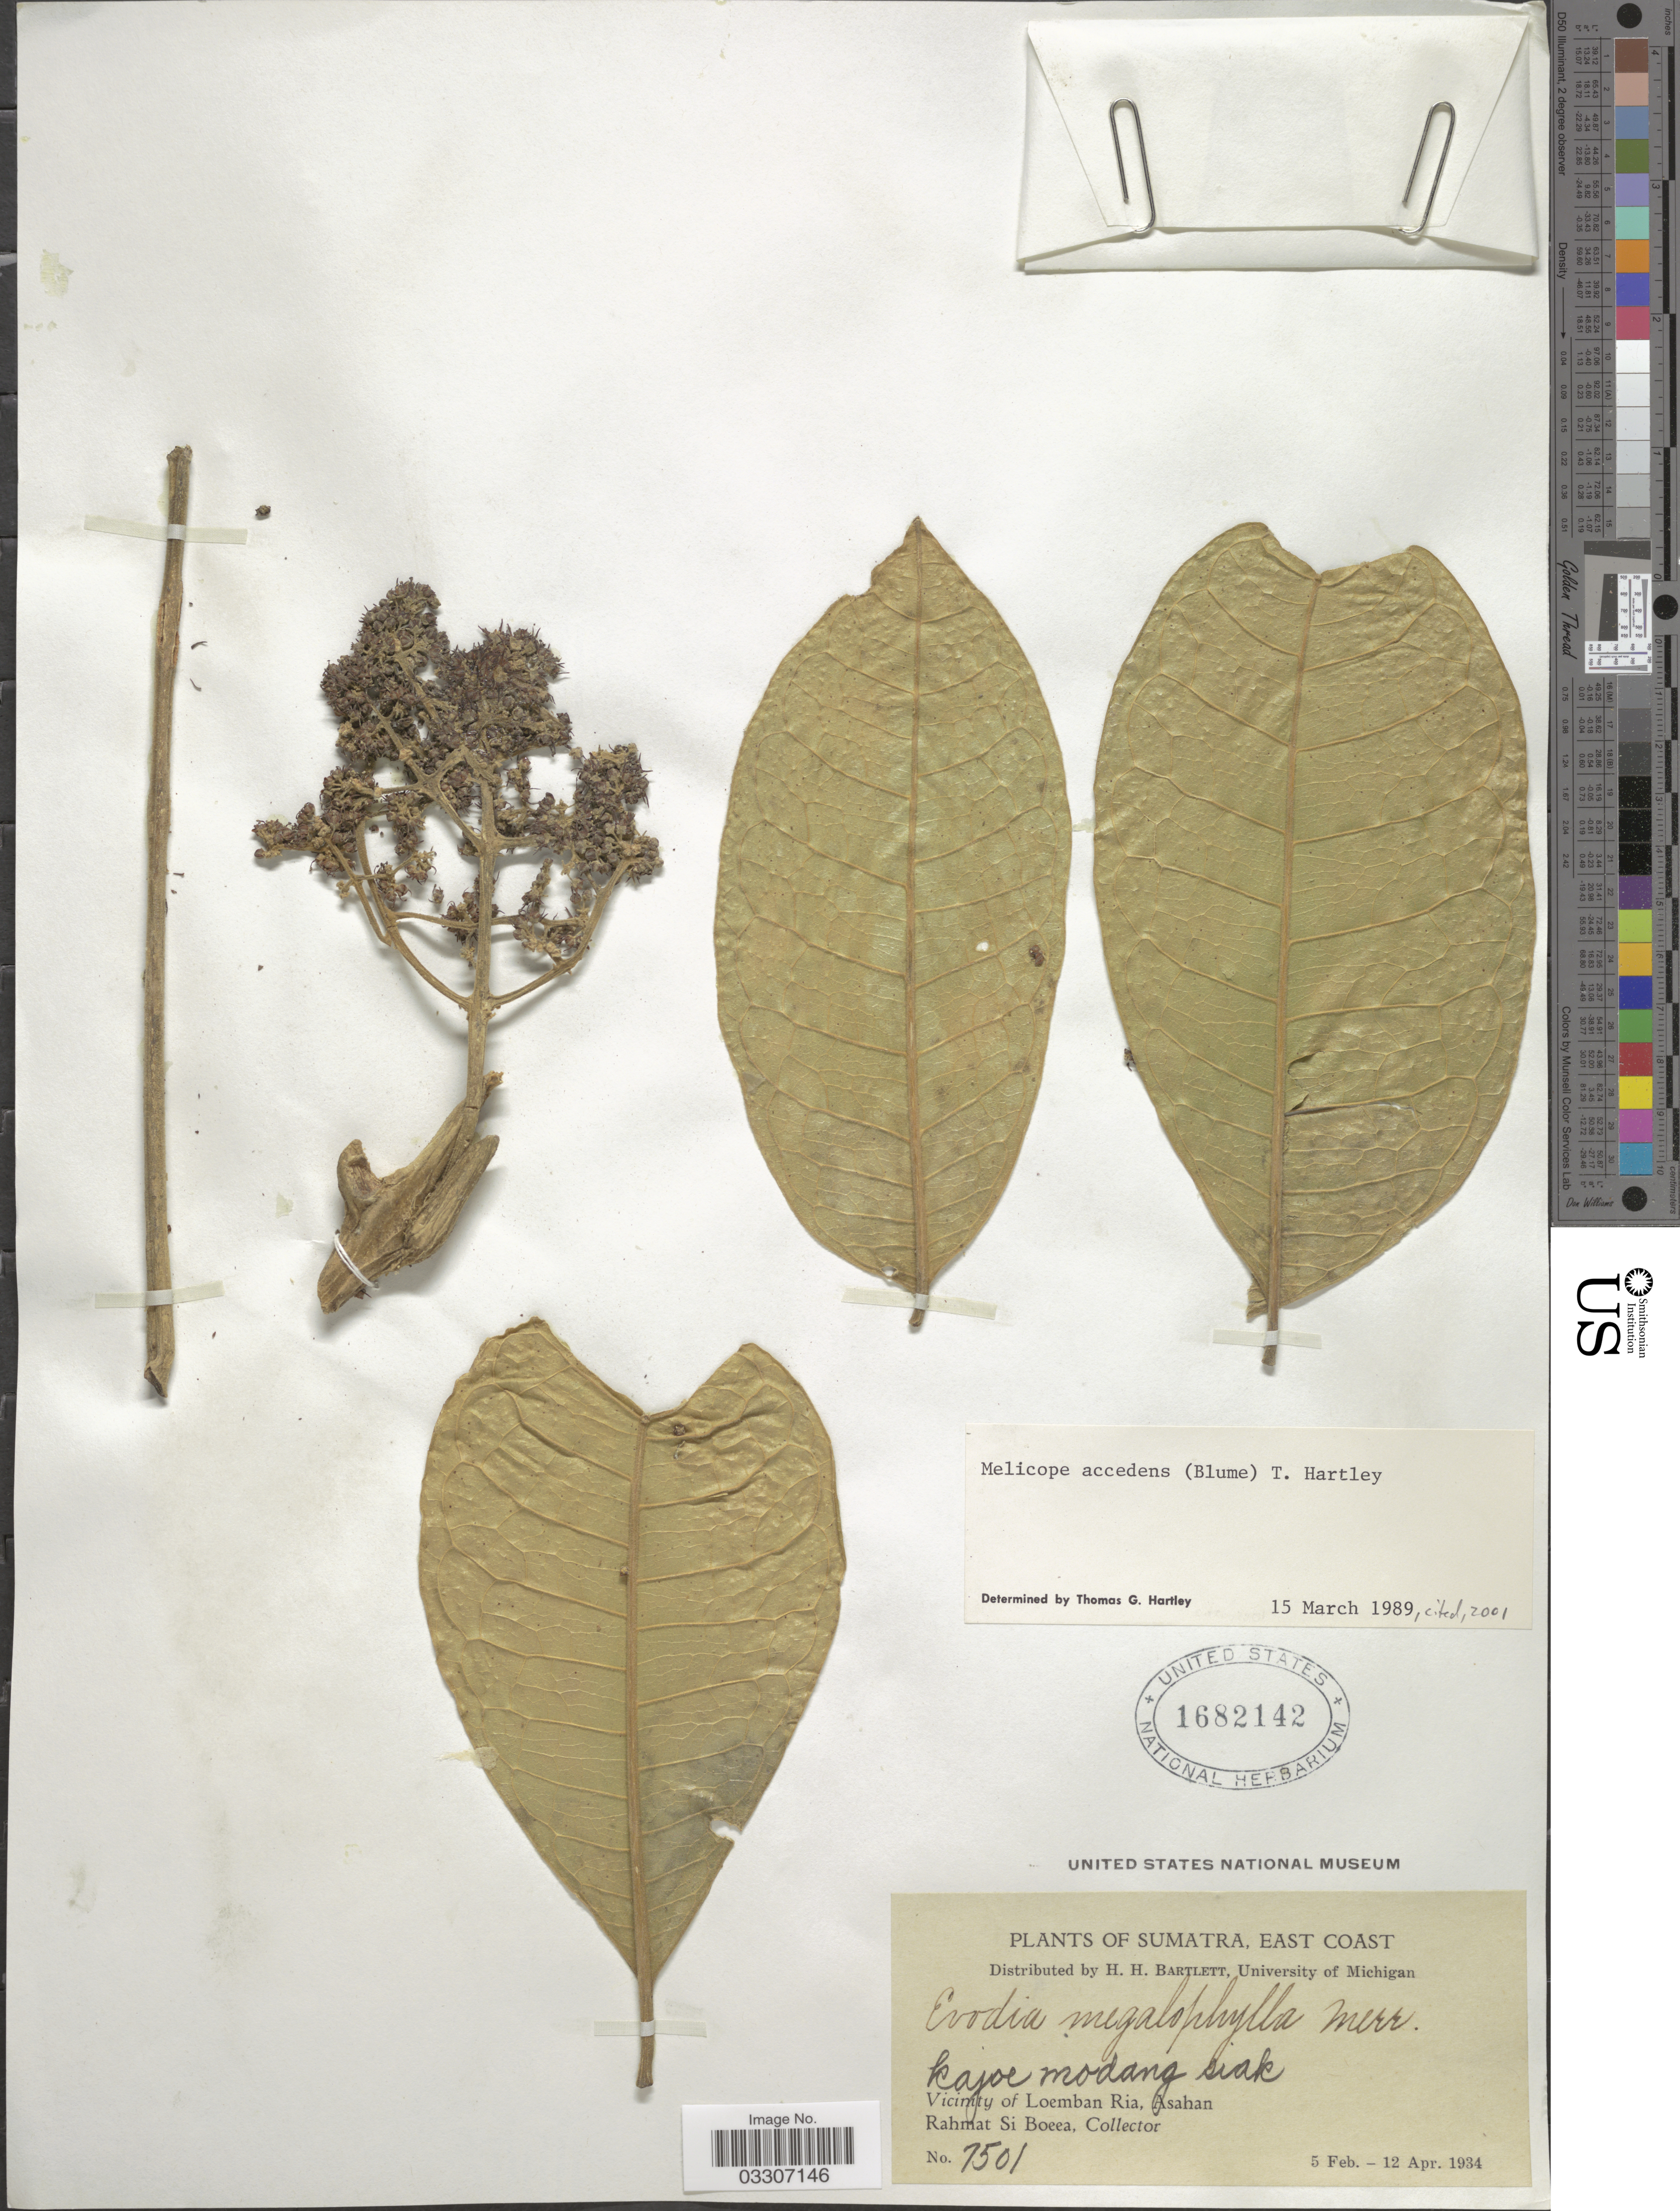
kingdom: Plantae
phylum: Tracheophyta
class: Magnoliopsida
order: Sapindales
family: Rutaceae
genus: Melicope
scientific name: Melicope accedens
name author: (Blume) T.G. Hartley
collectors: Rahmat Si Boeea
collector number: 7501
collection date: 1934-02-05/1934-04-12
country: Indonesia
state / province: Sumatra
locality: East Coast. Vicinity of Loemban Ria, Asahan.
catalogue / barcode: US 1682142